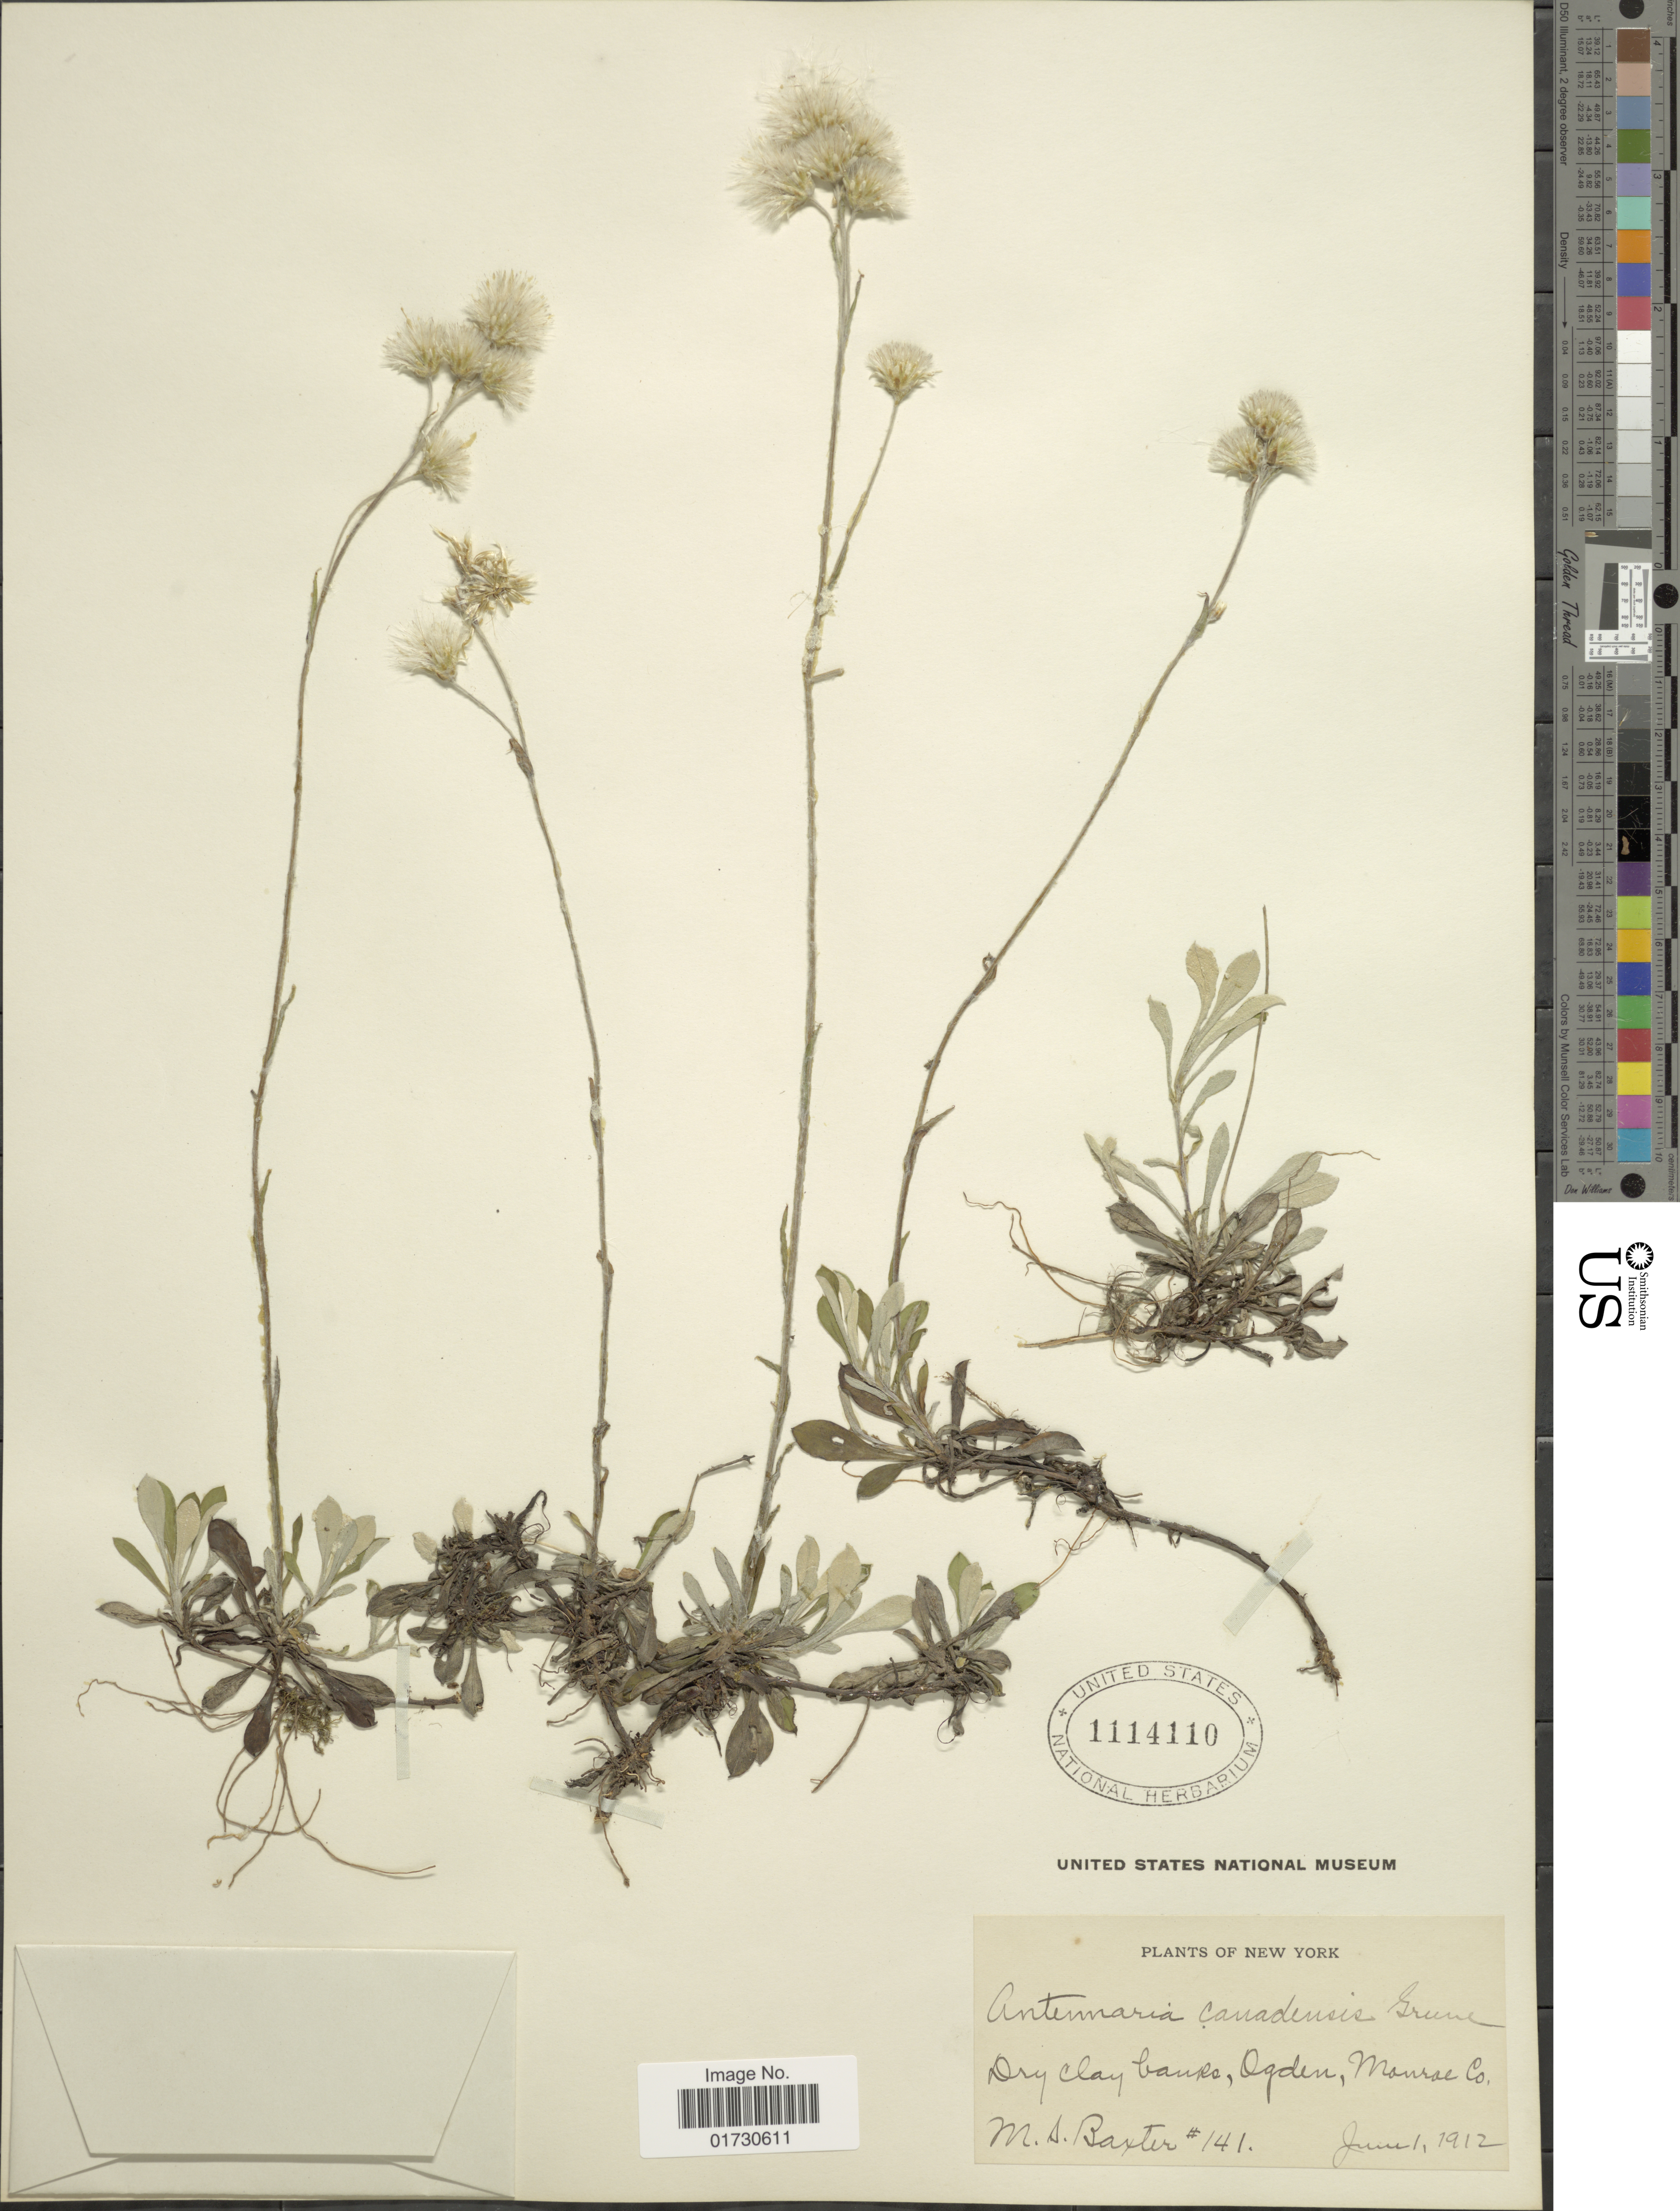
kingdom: Plantae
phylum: Tracheophyta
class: Magnoliopsida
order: Asterales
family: Asteraceae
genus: Antennaria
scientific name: Antennaria canadensis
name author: Greene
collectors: M. Baxter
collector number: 141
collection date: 1912-06-01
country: United States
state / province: New York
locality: Dry clay bank, Ogden, Monroe Co.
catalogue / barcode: US 1114110